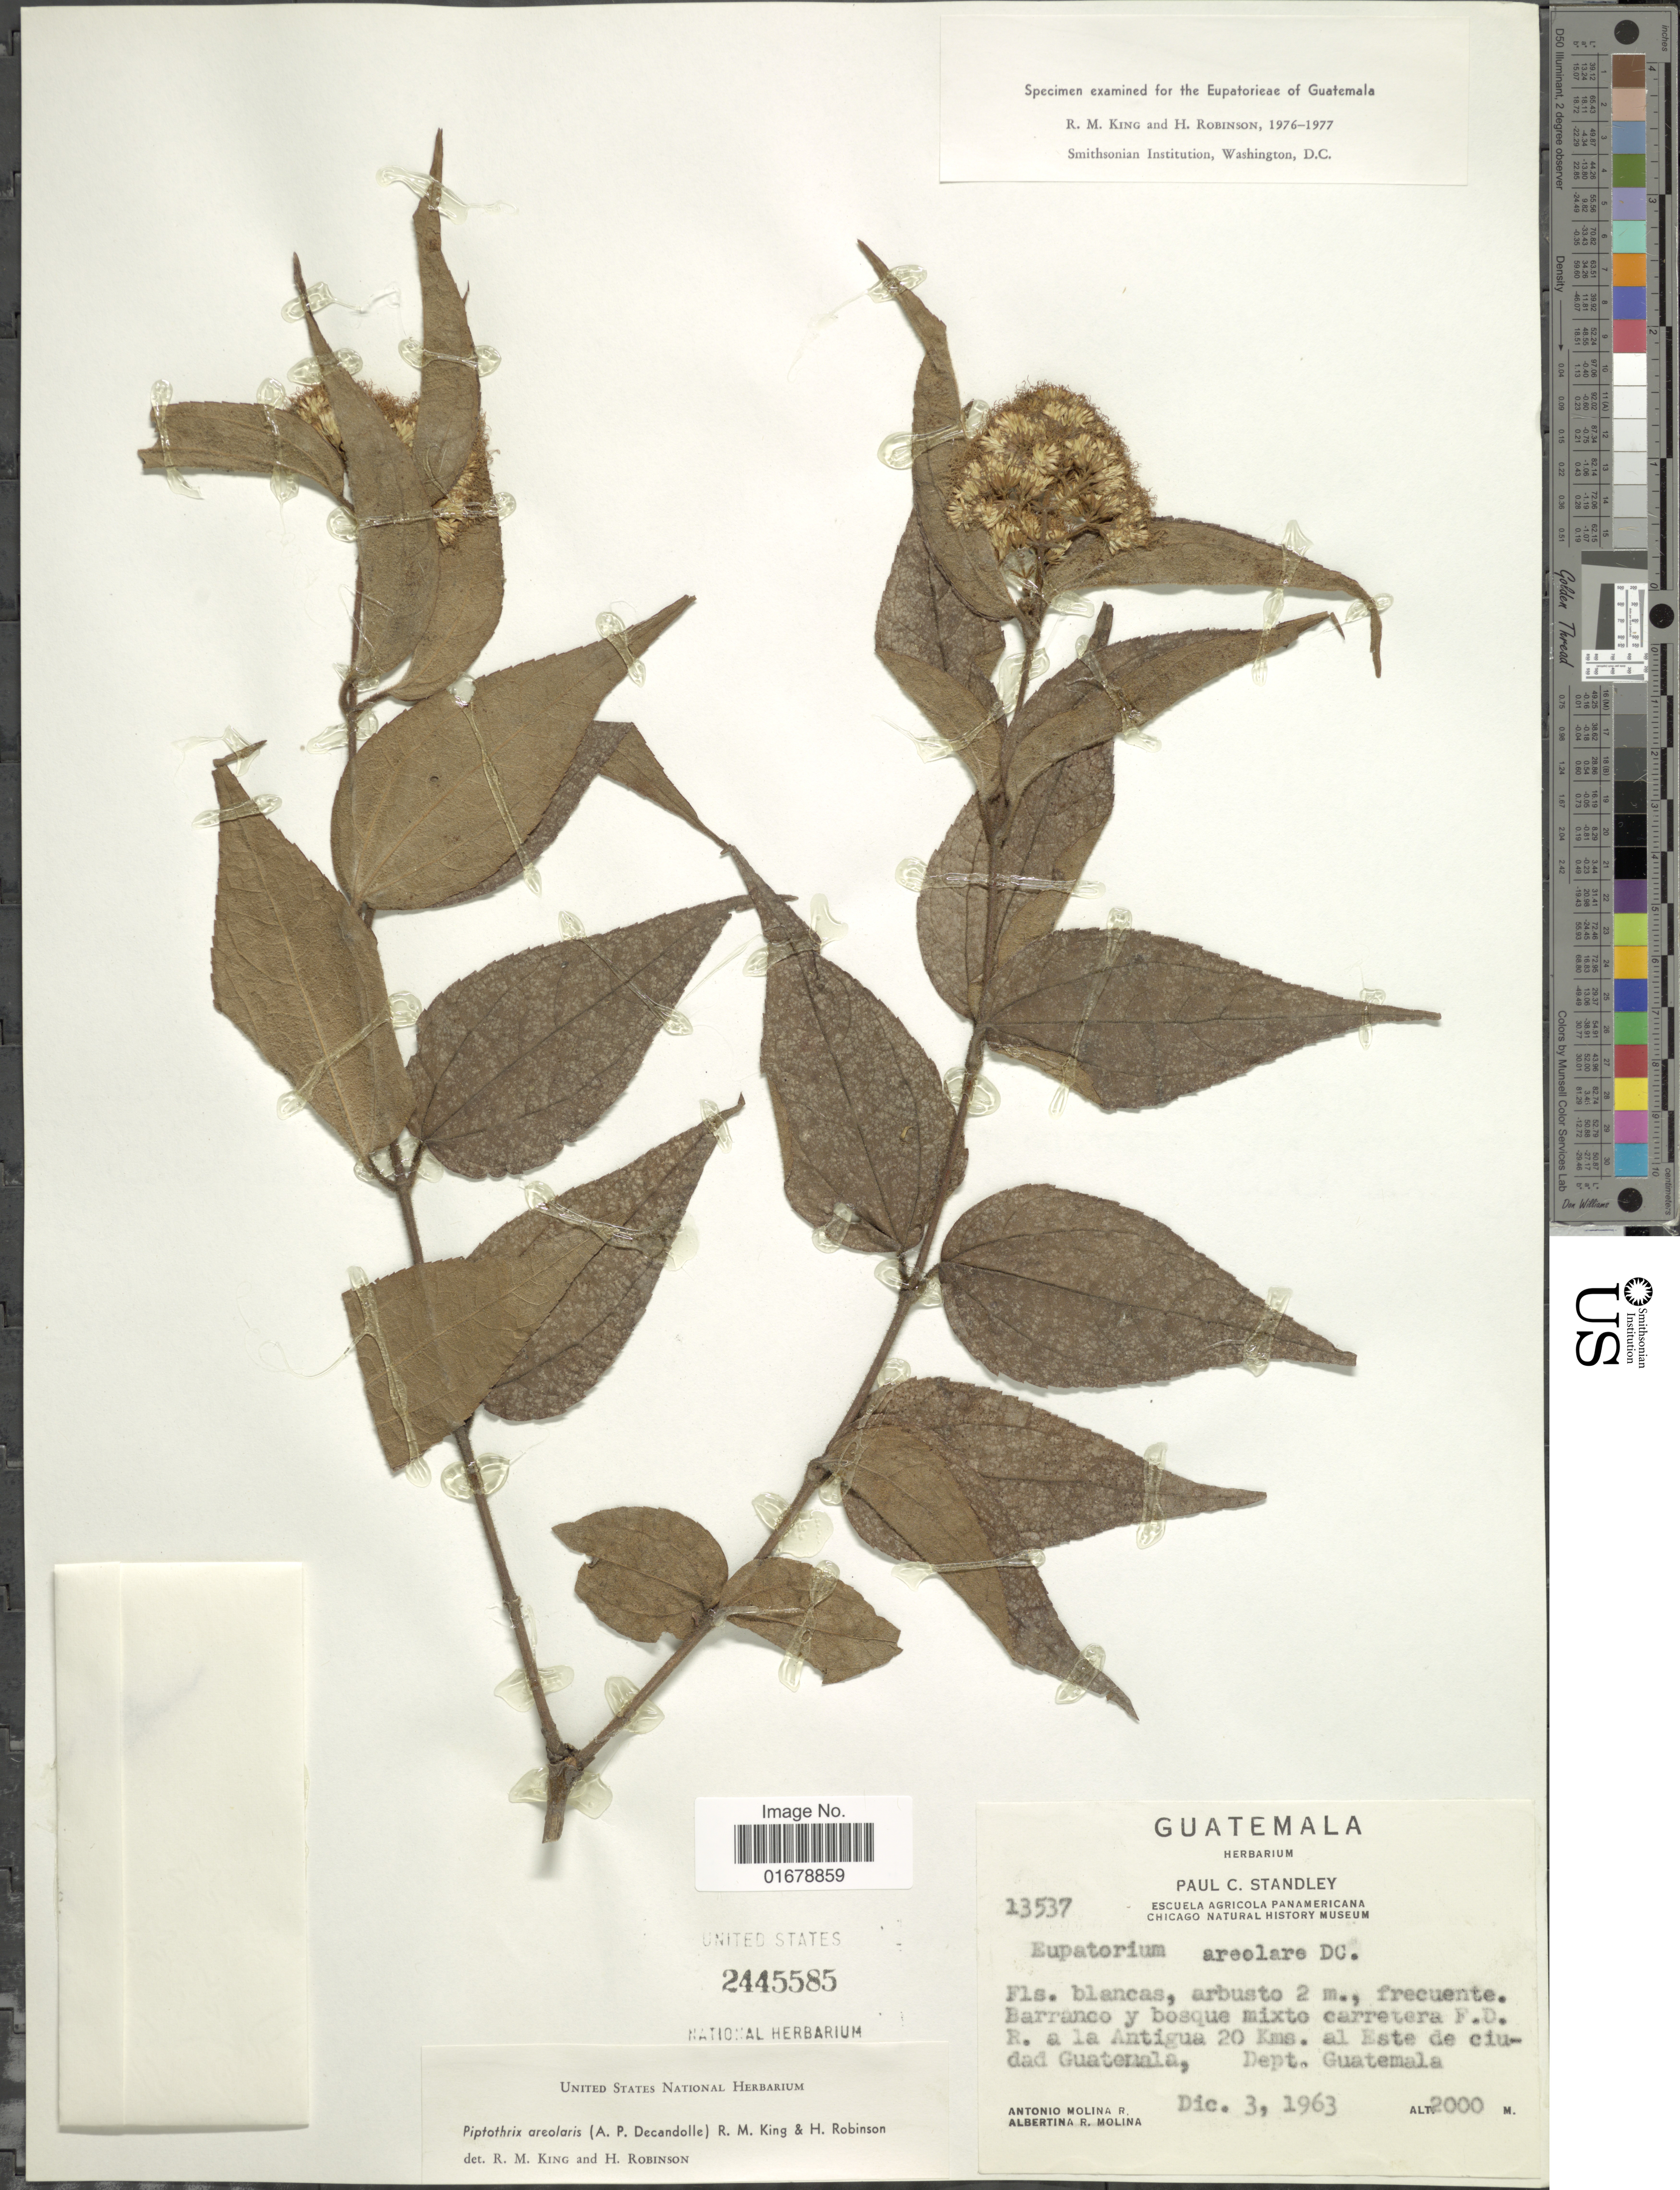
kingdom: Plantae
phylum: Tracheophyta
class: Magnoliopsida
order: Asterales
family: Asteraceae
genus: Piptothrix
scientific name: Piptothrix areolaris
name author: (DC.) R.M. King & H. Rob.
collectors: A. Molina R. & A. R. Molina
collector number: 13537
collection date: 1963-12-03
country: Guatemala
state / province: Guatemala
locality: Guatemala. Barranco y bosque mixto carretera F. D. R. a la Antigua 20 Kms. al Este de ciudad Guatemala, Dept. Guatemala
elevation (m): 2000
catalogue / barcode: US 2445585